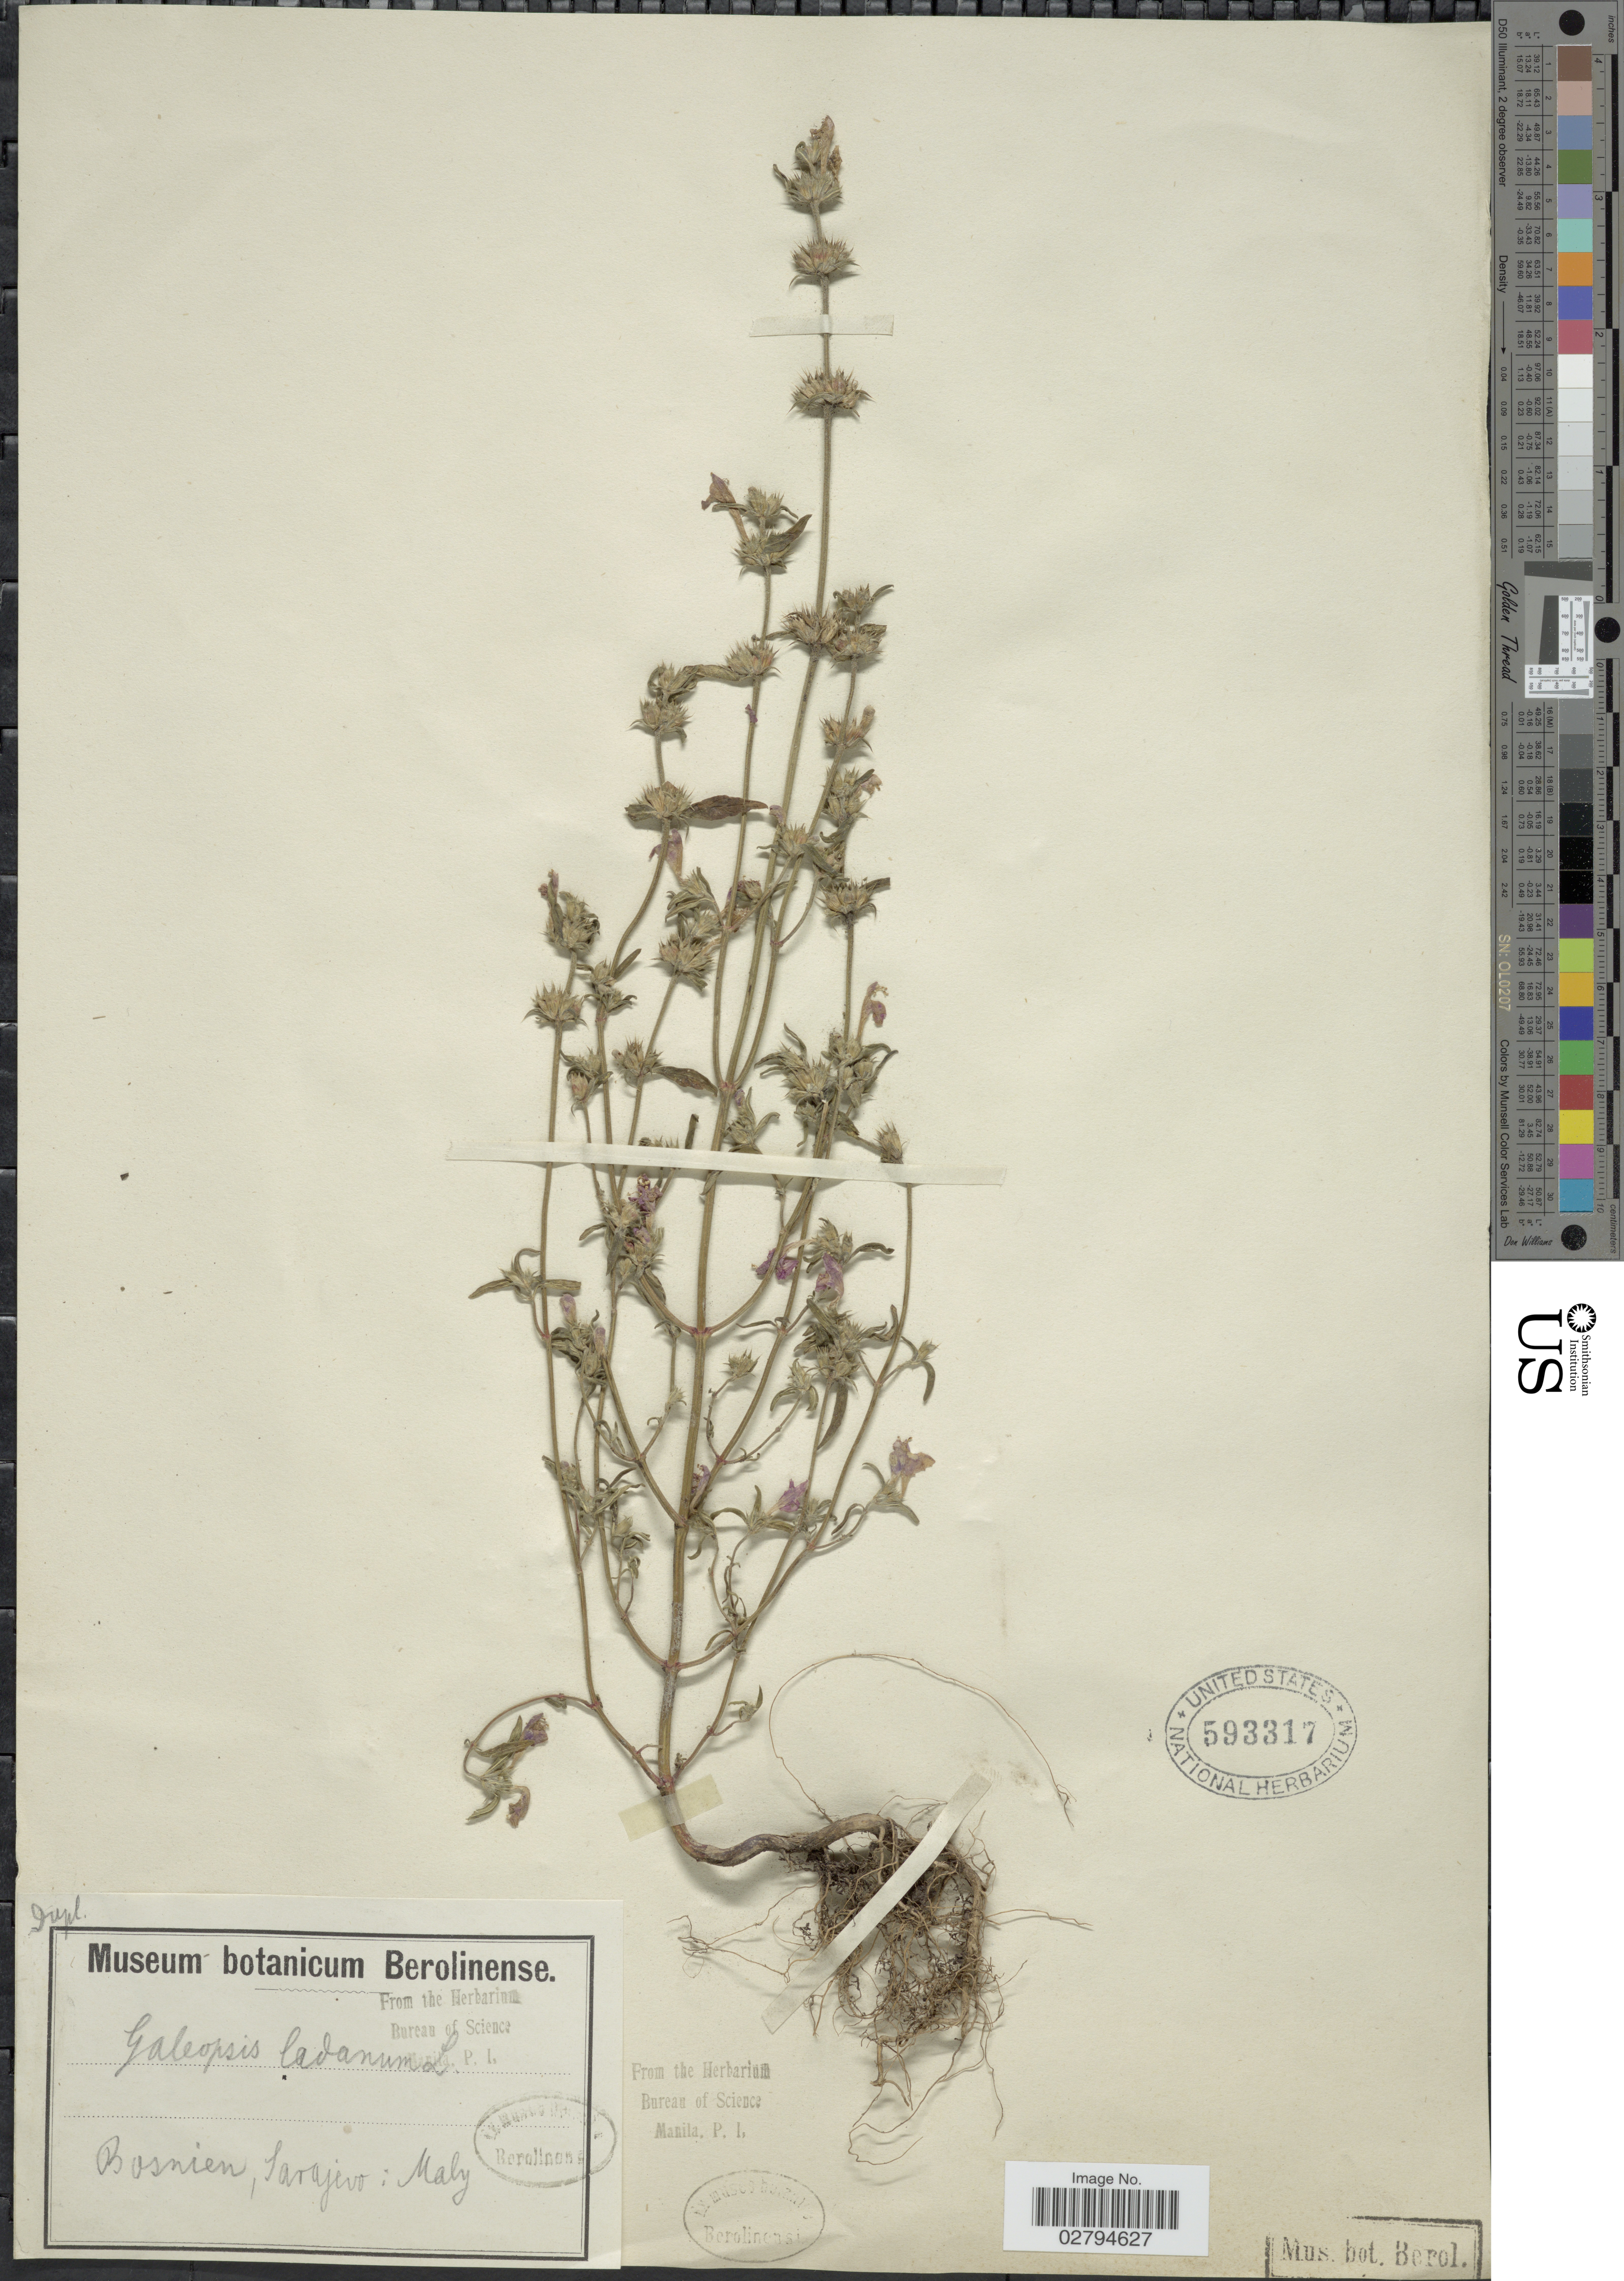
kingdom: Plantae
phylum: Tracheophyta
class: Magnoliopsida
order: Lamiales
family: Lamiaceae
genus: Galeopsis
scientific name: Galeopsis ladanum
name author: L.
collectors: -. Maly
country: Bosnia and Herzegovina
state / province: Federation of B&H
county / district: Sarajevo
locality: Bosnien, Sarajevo.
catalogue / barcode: US 593317